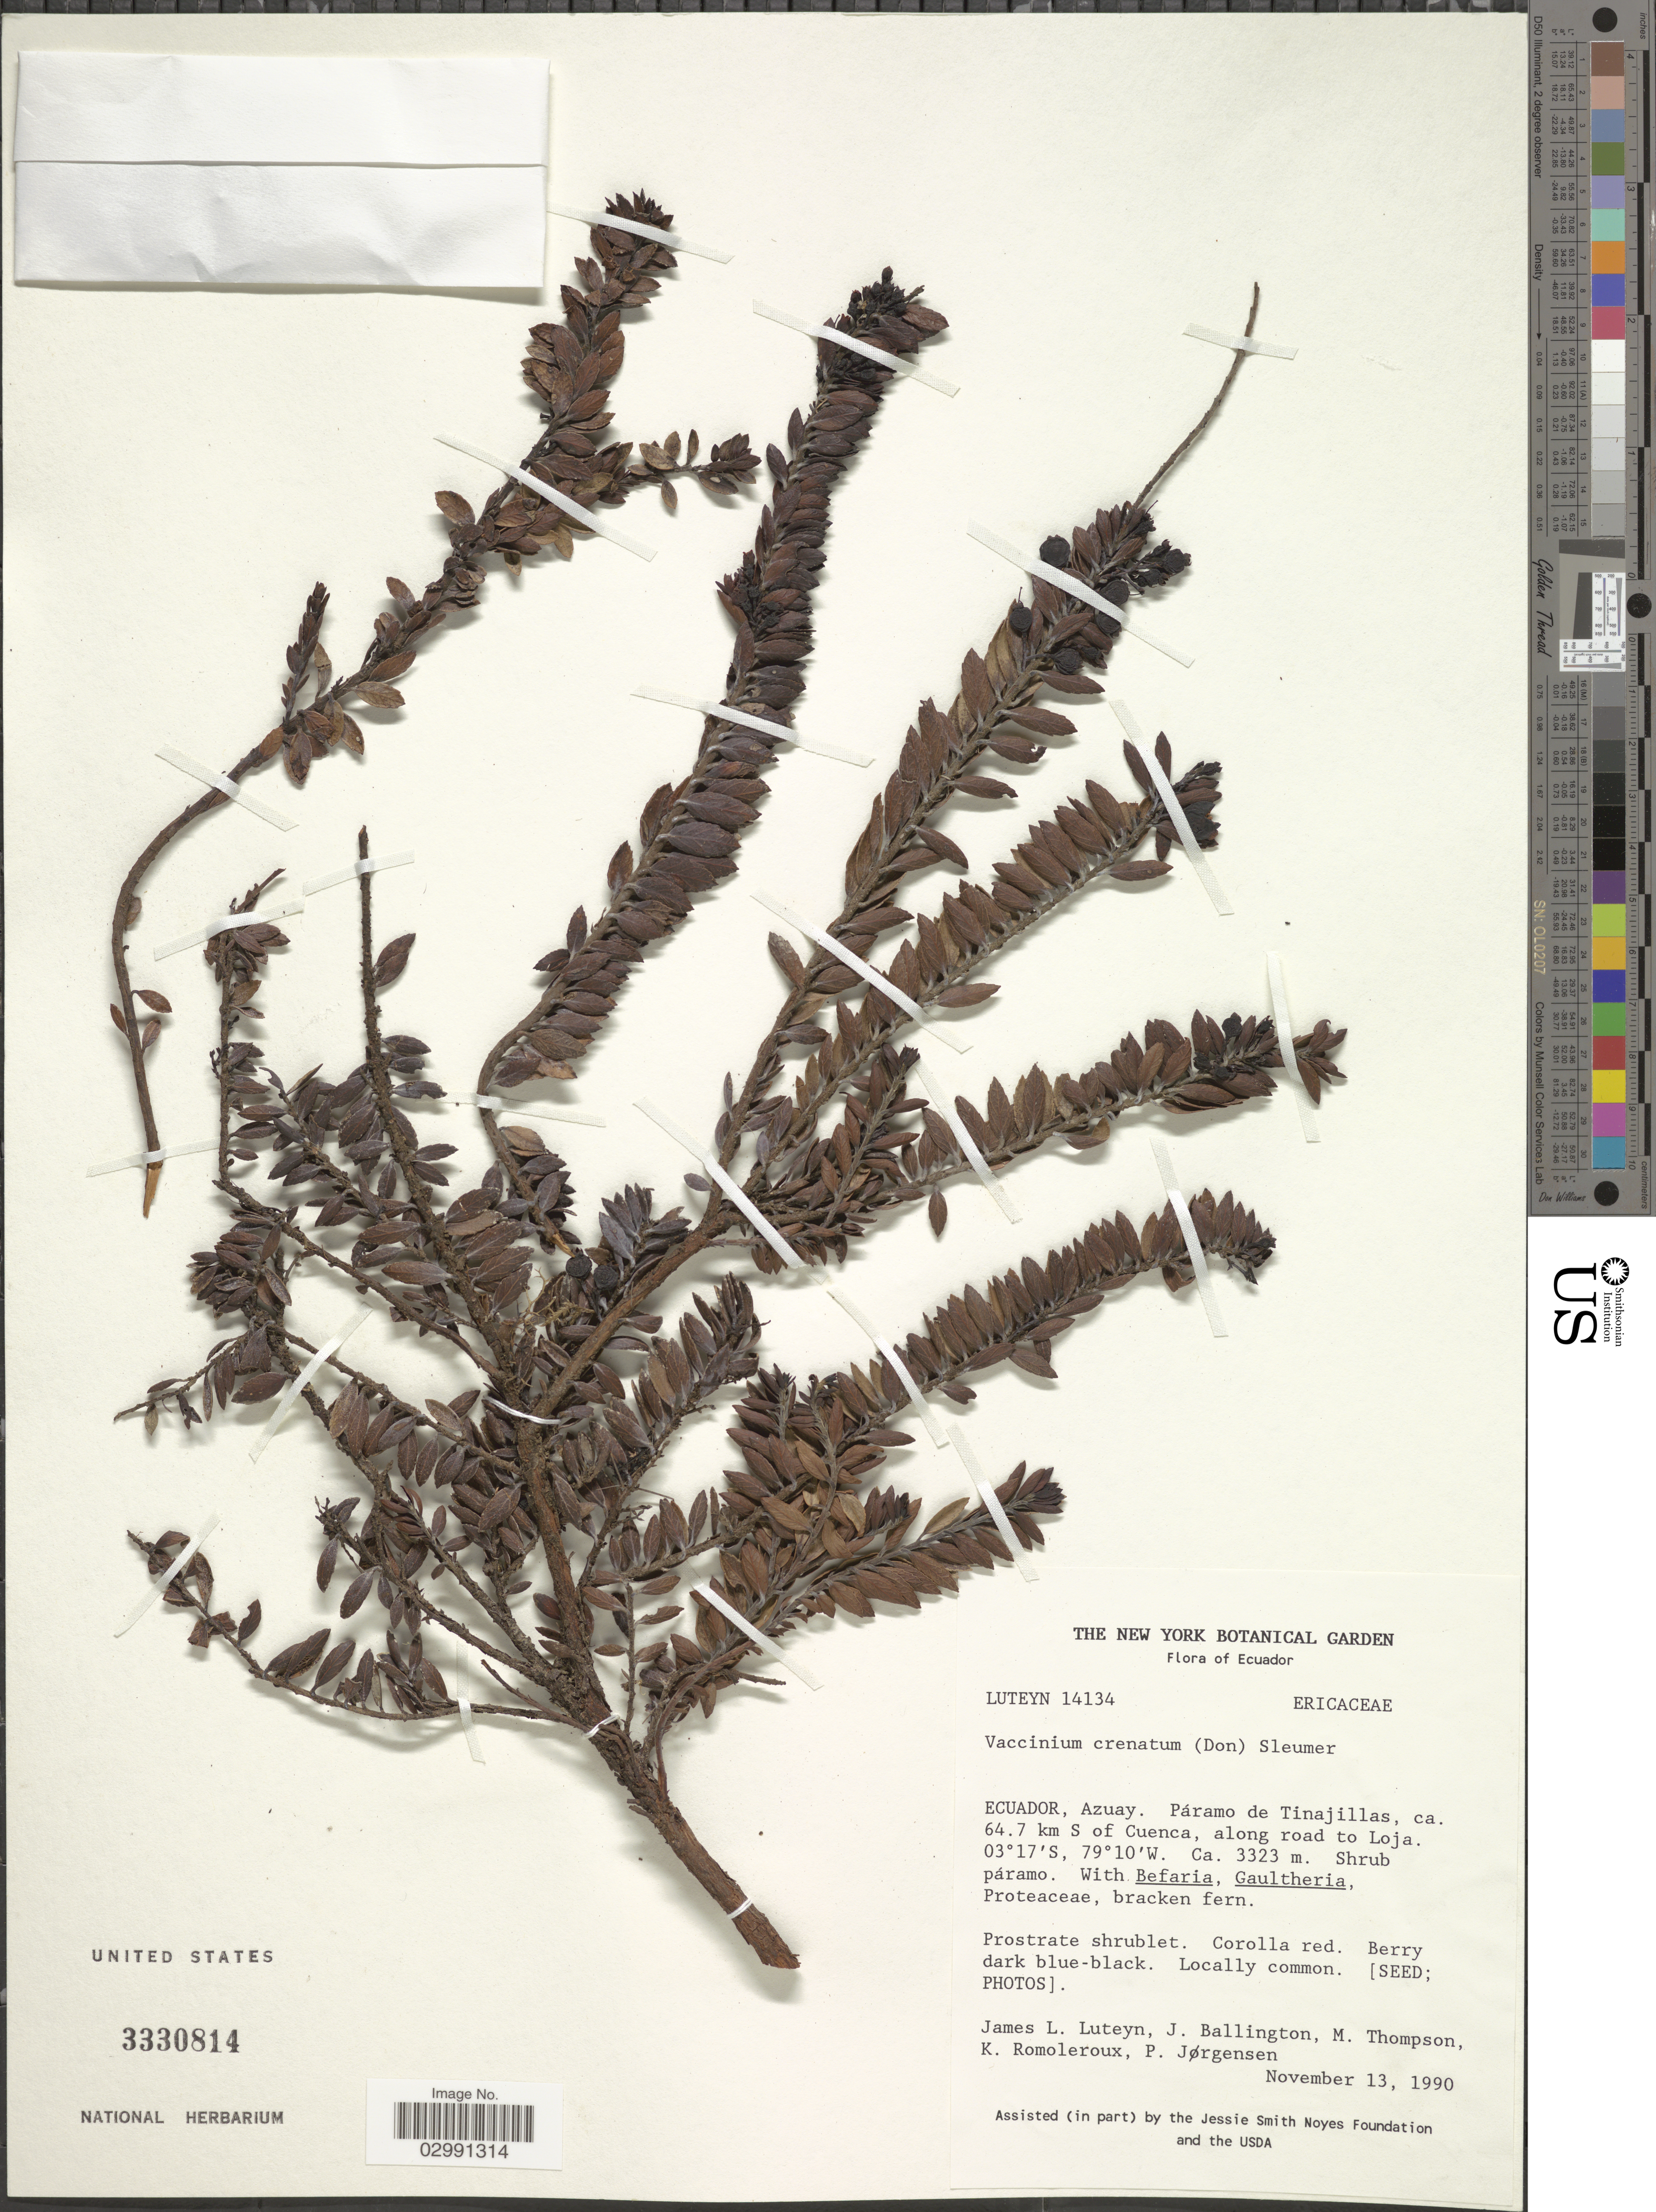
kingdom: Plantae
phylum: Tracheophyta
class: Magnoliopsida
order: Ericales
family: Ericaceae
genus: Vaccinium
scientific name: Vaccinium crenatum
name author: (G. Don) Sleumer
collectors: J. L. Luteyn, J. Ballington, M. Thompson, K. Romoleroux & P. Jørgensen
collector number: Luteyn 14134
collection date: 1990-11-13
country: Ecuador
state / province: Azuay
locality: Páramo de Tinajillas, ca. 64.7 km S of Cuenca, along road to Loja.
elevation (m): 3323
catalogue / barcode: US 3330814